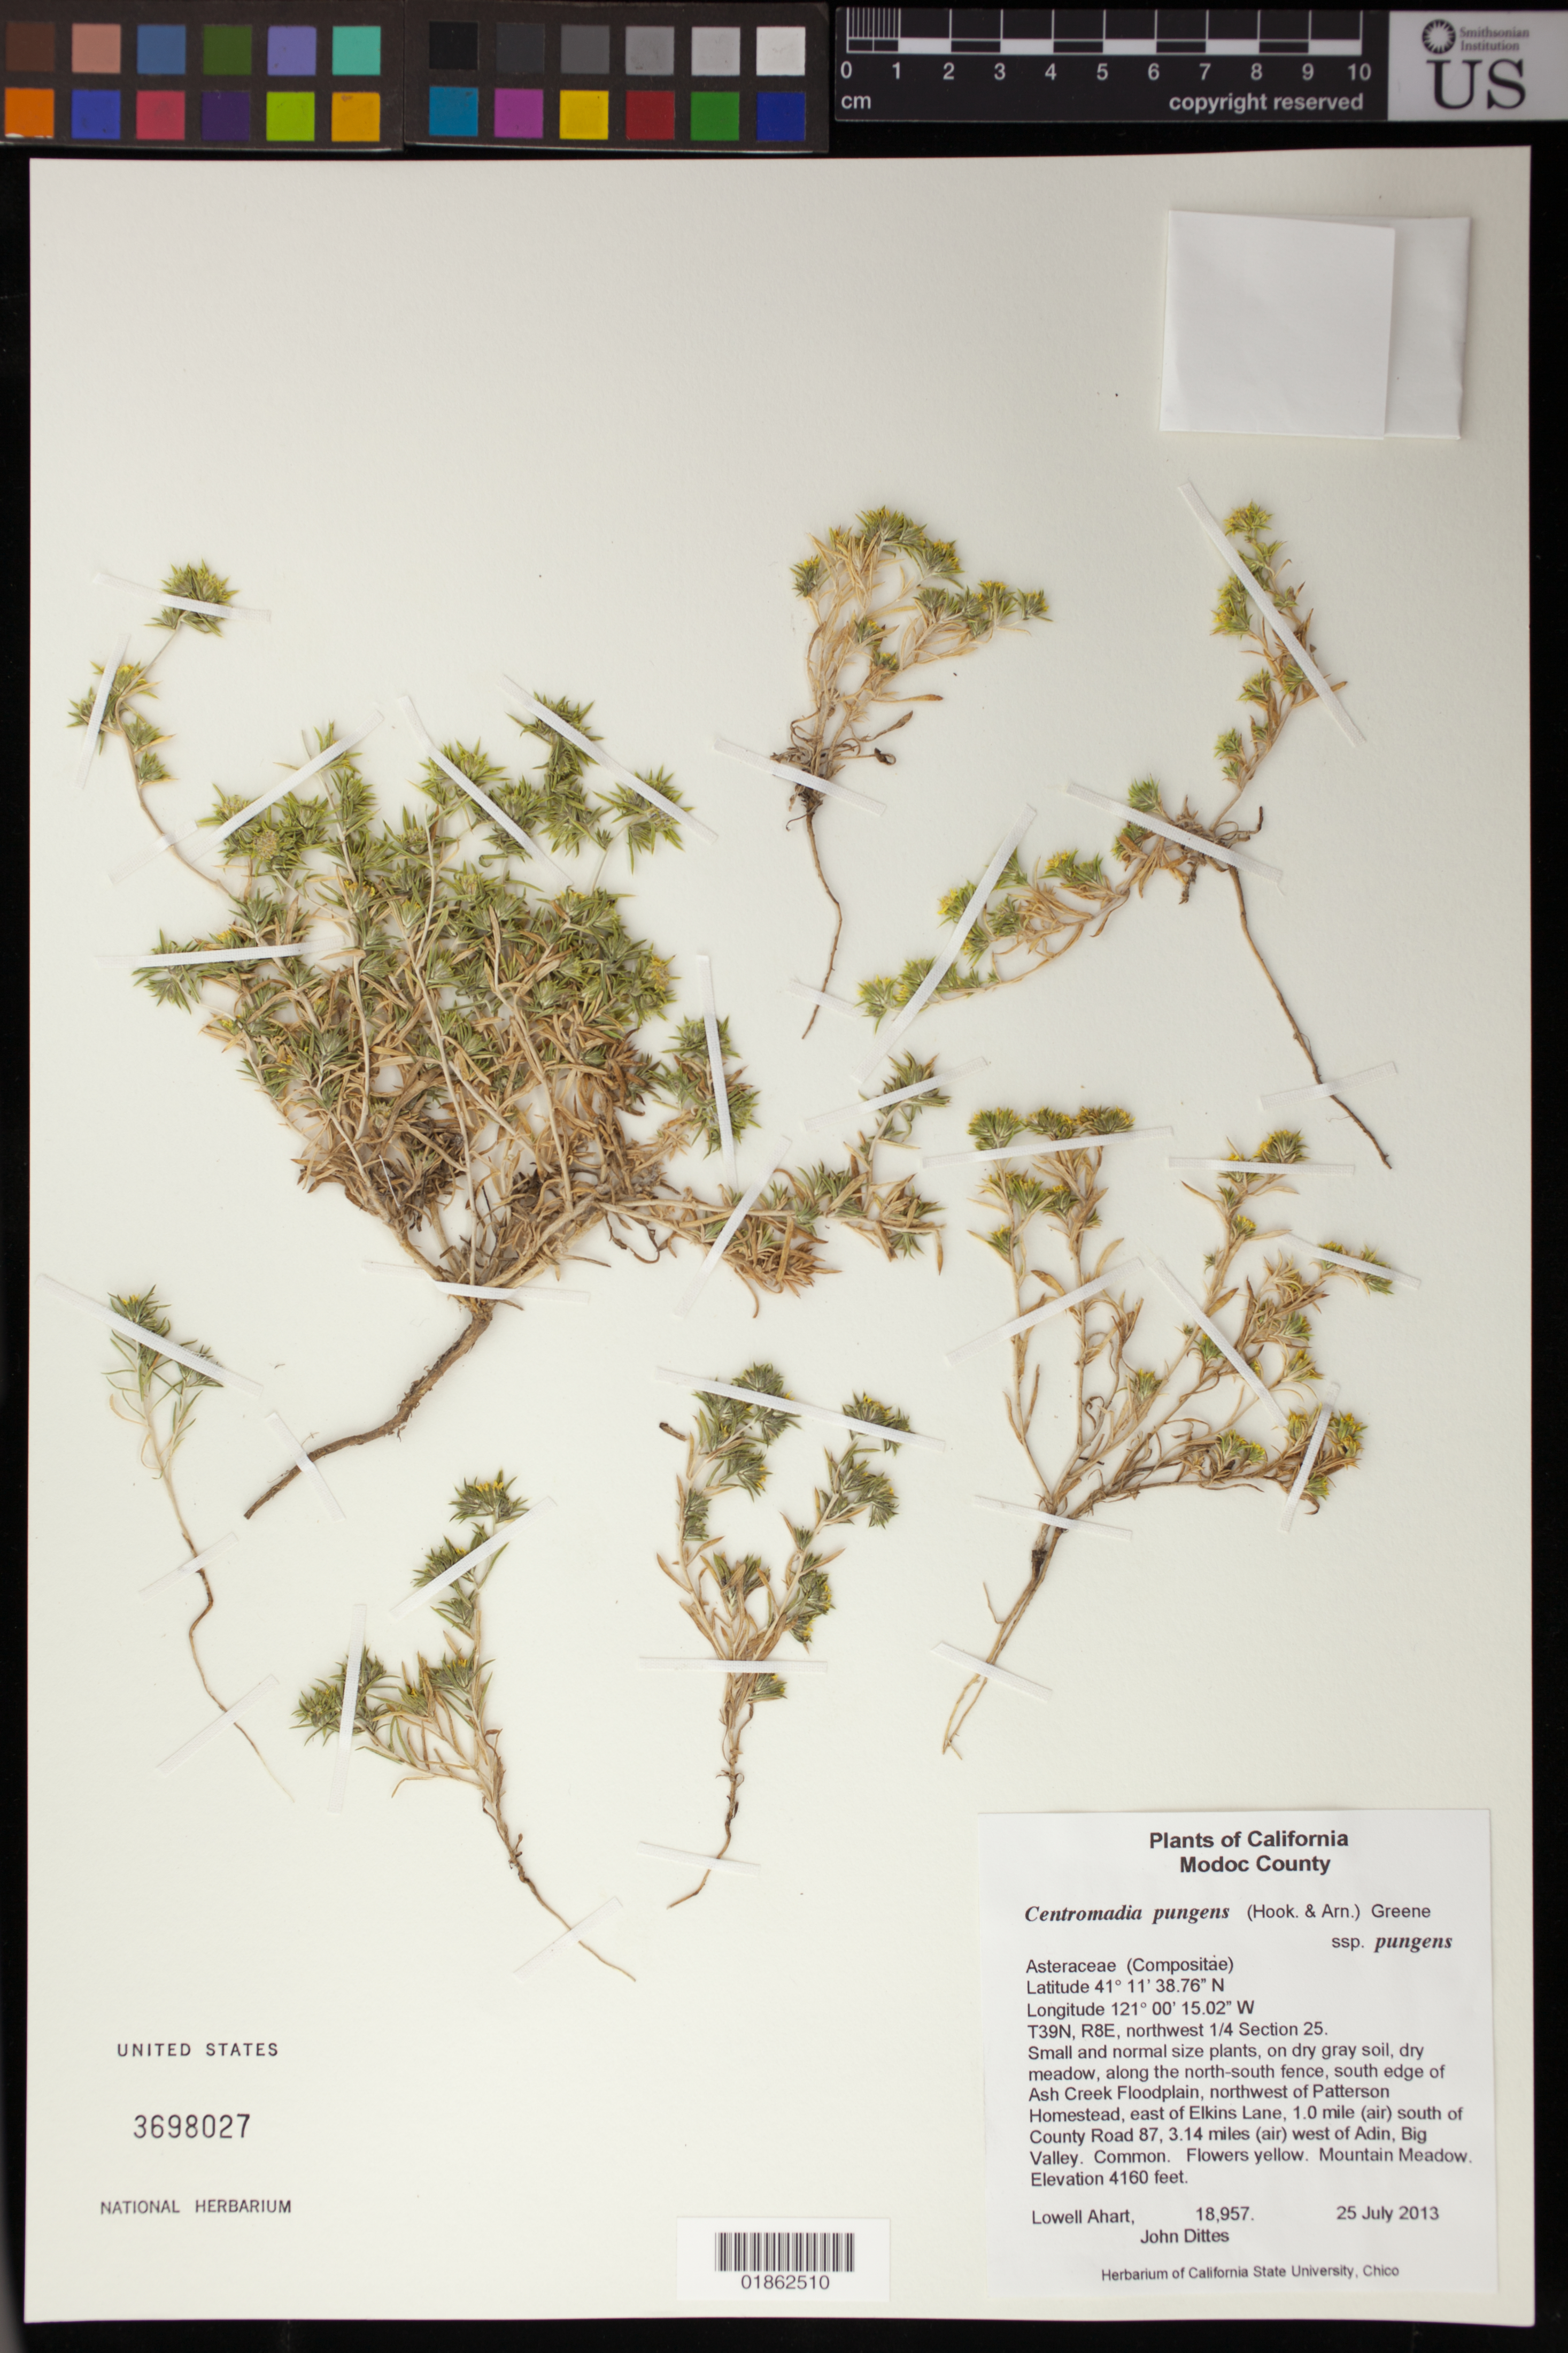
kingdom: Plantae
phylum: Tracheophyta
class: Magnoliopsida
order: Asterales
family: Asteraceae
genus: Centromadia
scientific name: Centromadia pungens subsp. pungens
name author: Hook. & Arn.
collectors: L. Ahart & J. Dittes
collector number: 18957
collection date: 2013-07-25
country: United States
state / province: California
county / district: Modoc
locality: South edge of Ash Creek Floodplain, northwest of Patterson Homestead, east of Elkins Lane, 1.0 mile (air) south of County Road 87, 3.14 miles (air) west of Adin, Big Valley.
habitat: Mountain Meadow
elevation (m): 1268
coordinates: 41 11 38.76 N, 121 00 15.02 W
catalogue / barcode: US 3698027